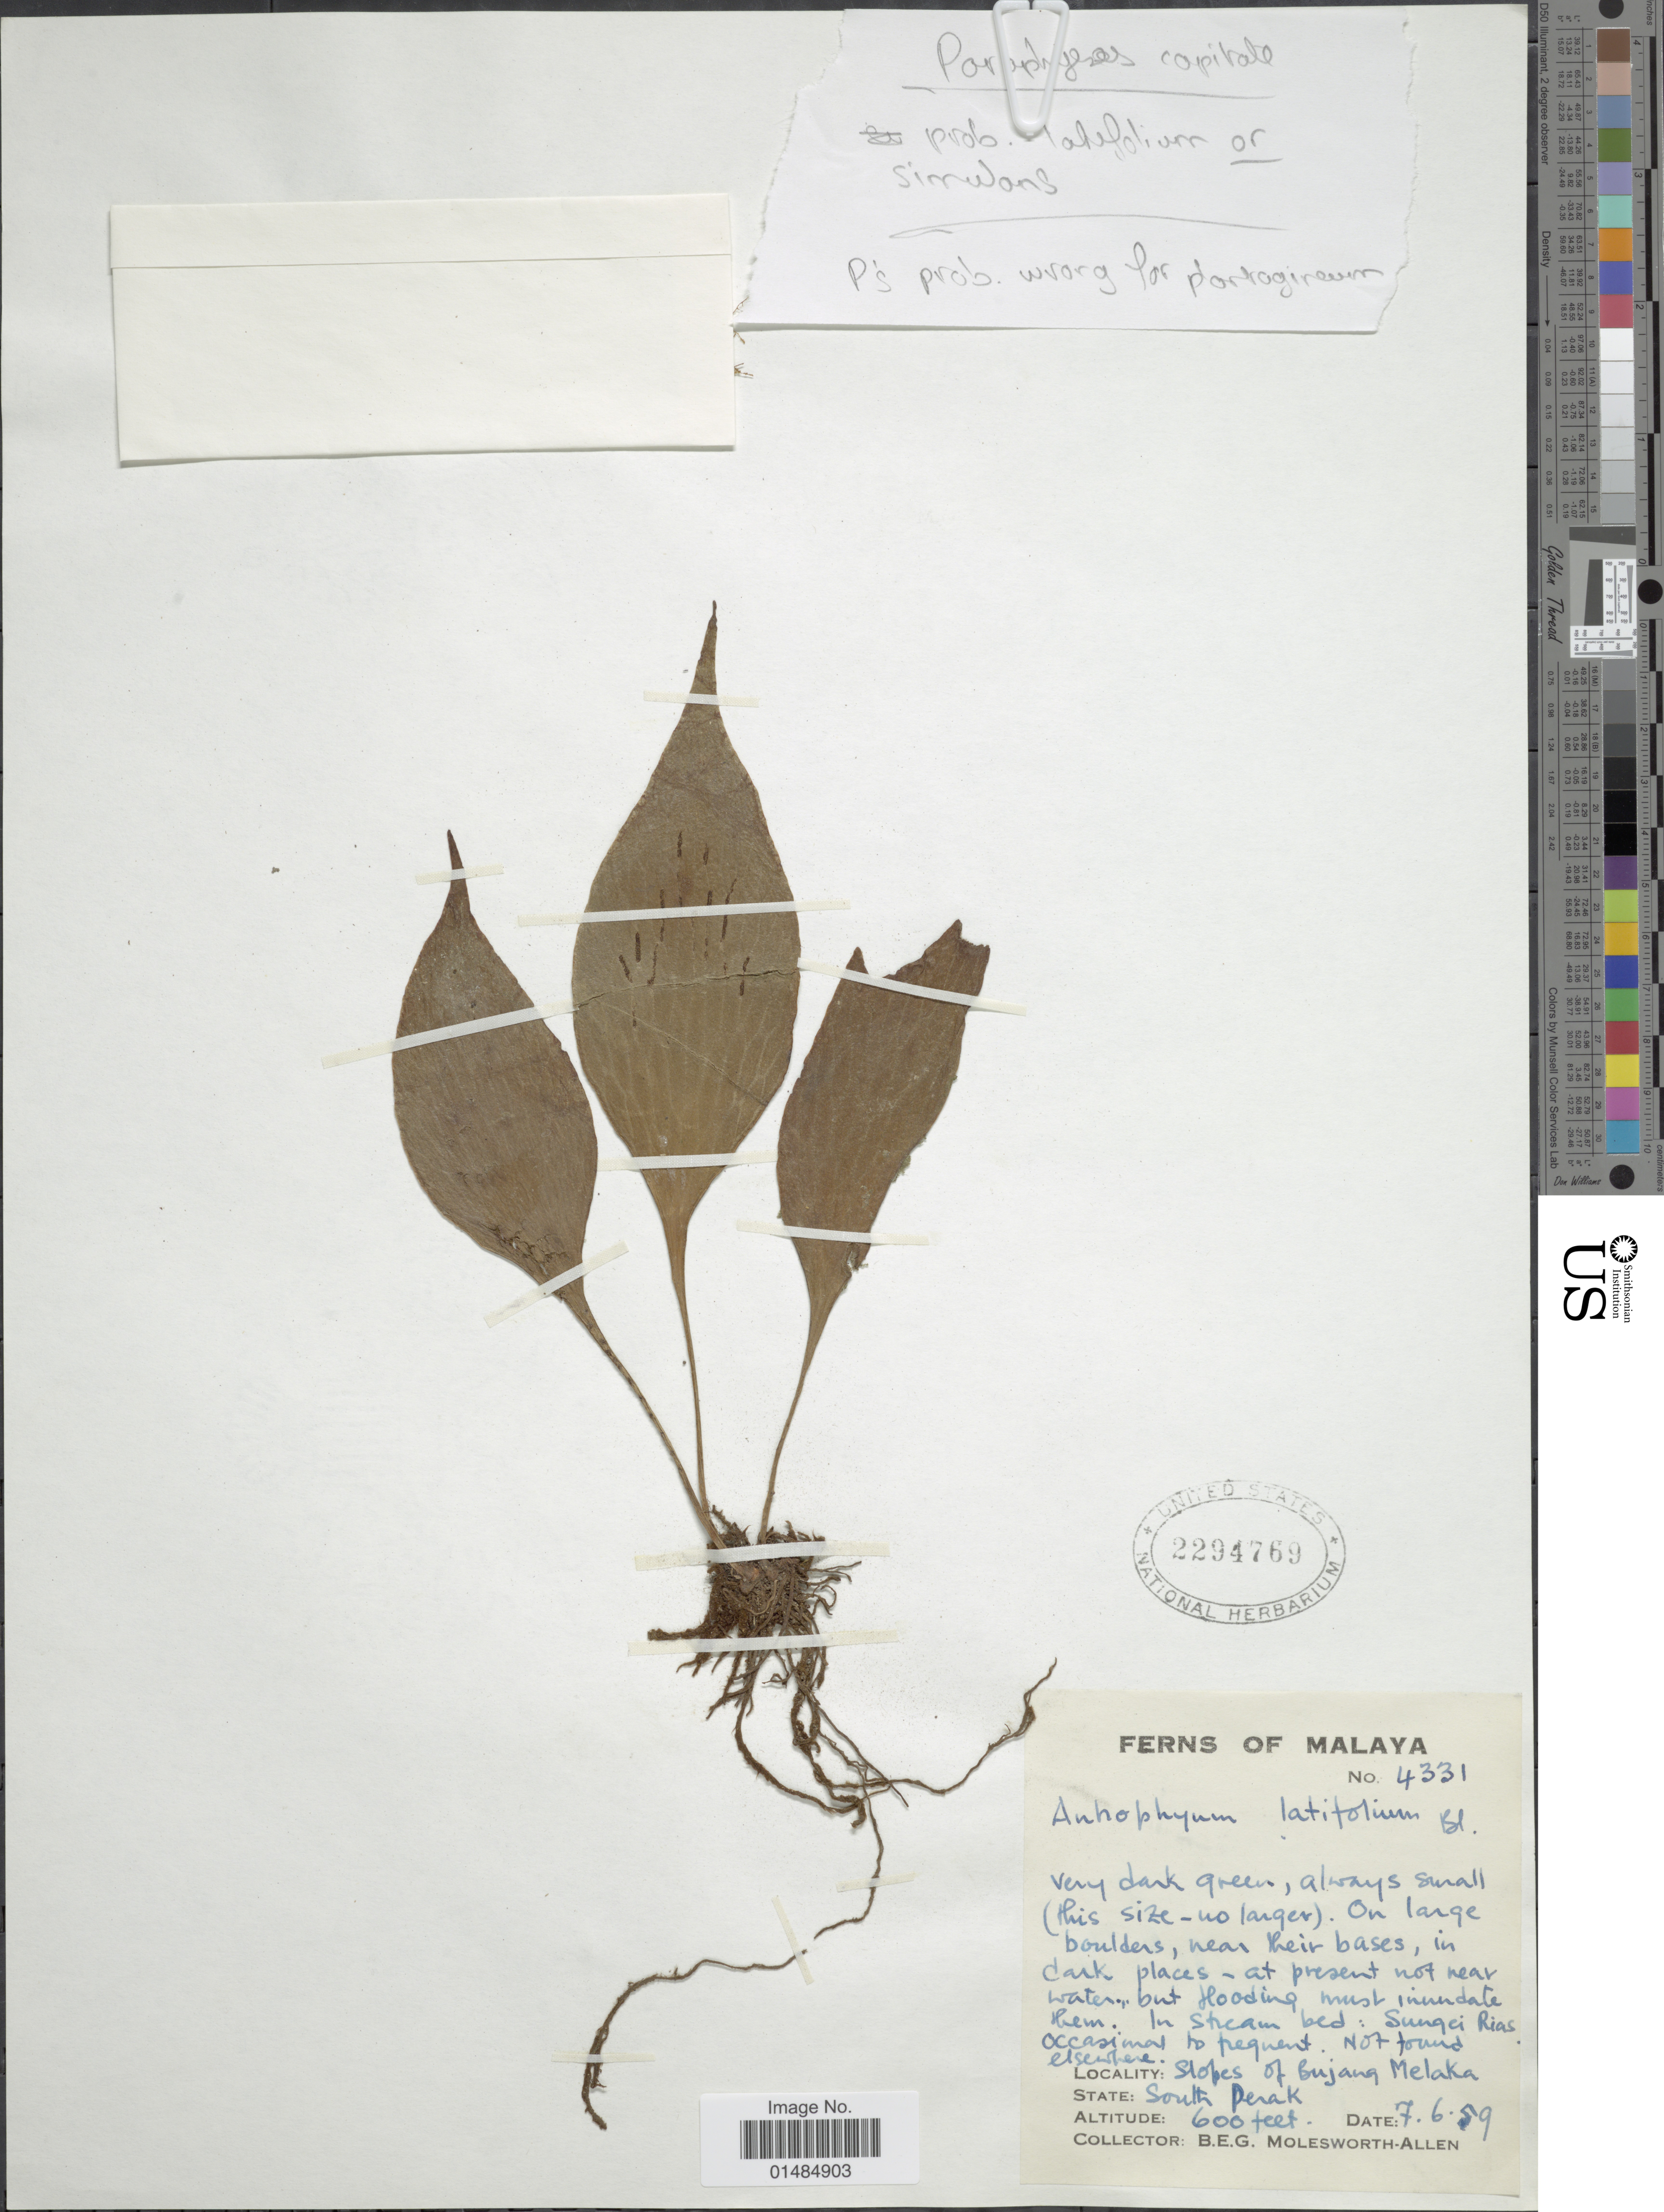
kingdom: Plantae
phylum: Tracheophyta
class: Polypodiopsida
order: Polypodiales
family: Pteridaceae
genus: Antrophyum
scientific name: Antrophyum latifolium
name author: Blume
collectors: B. E. G. Molesworth-Allen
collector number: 4331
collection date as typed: Transcribed d/m/y: 7/6/59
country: Malaysia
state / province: Perak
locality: Malaya, Slopes of Bujang Melaka, South Perak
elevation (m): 183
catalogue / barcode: US 2294769